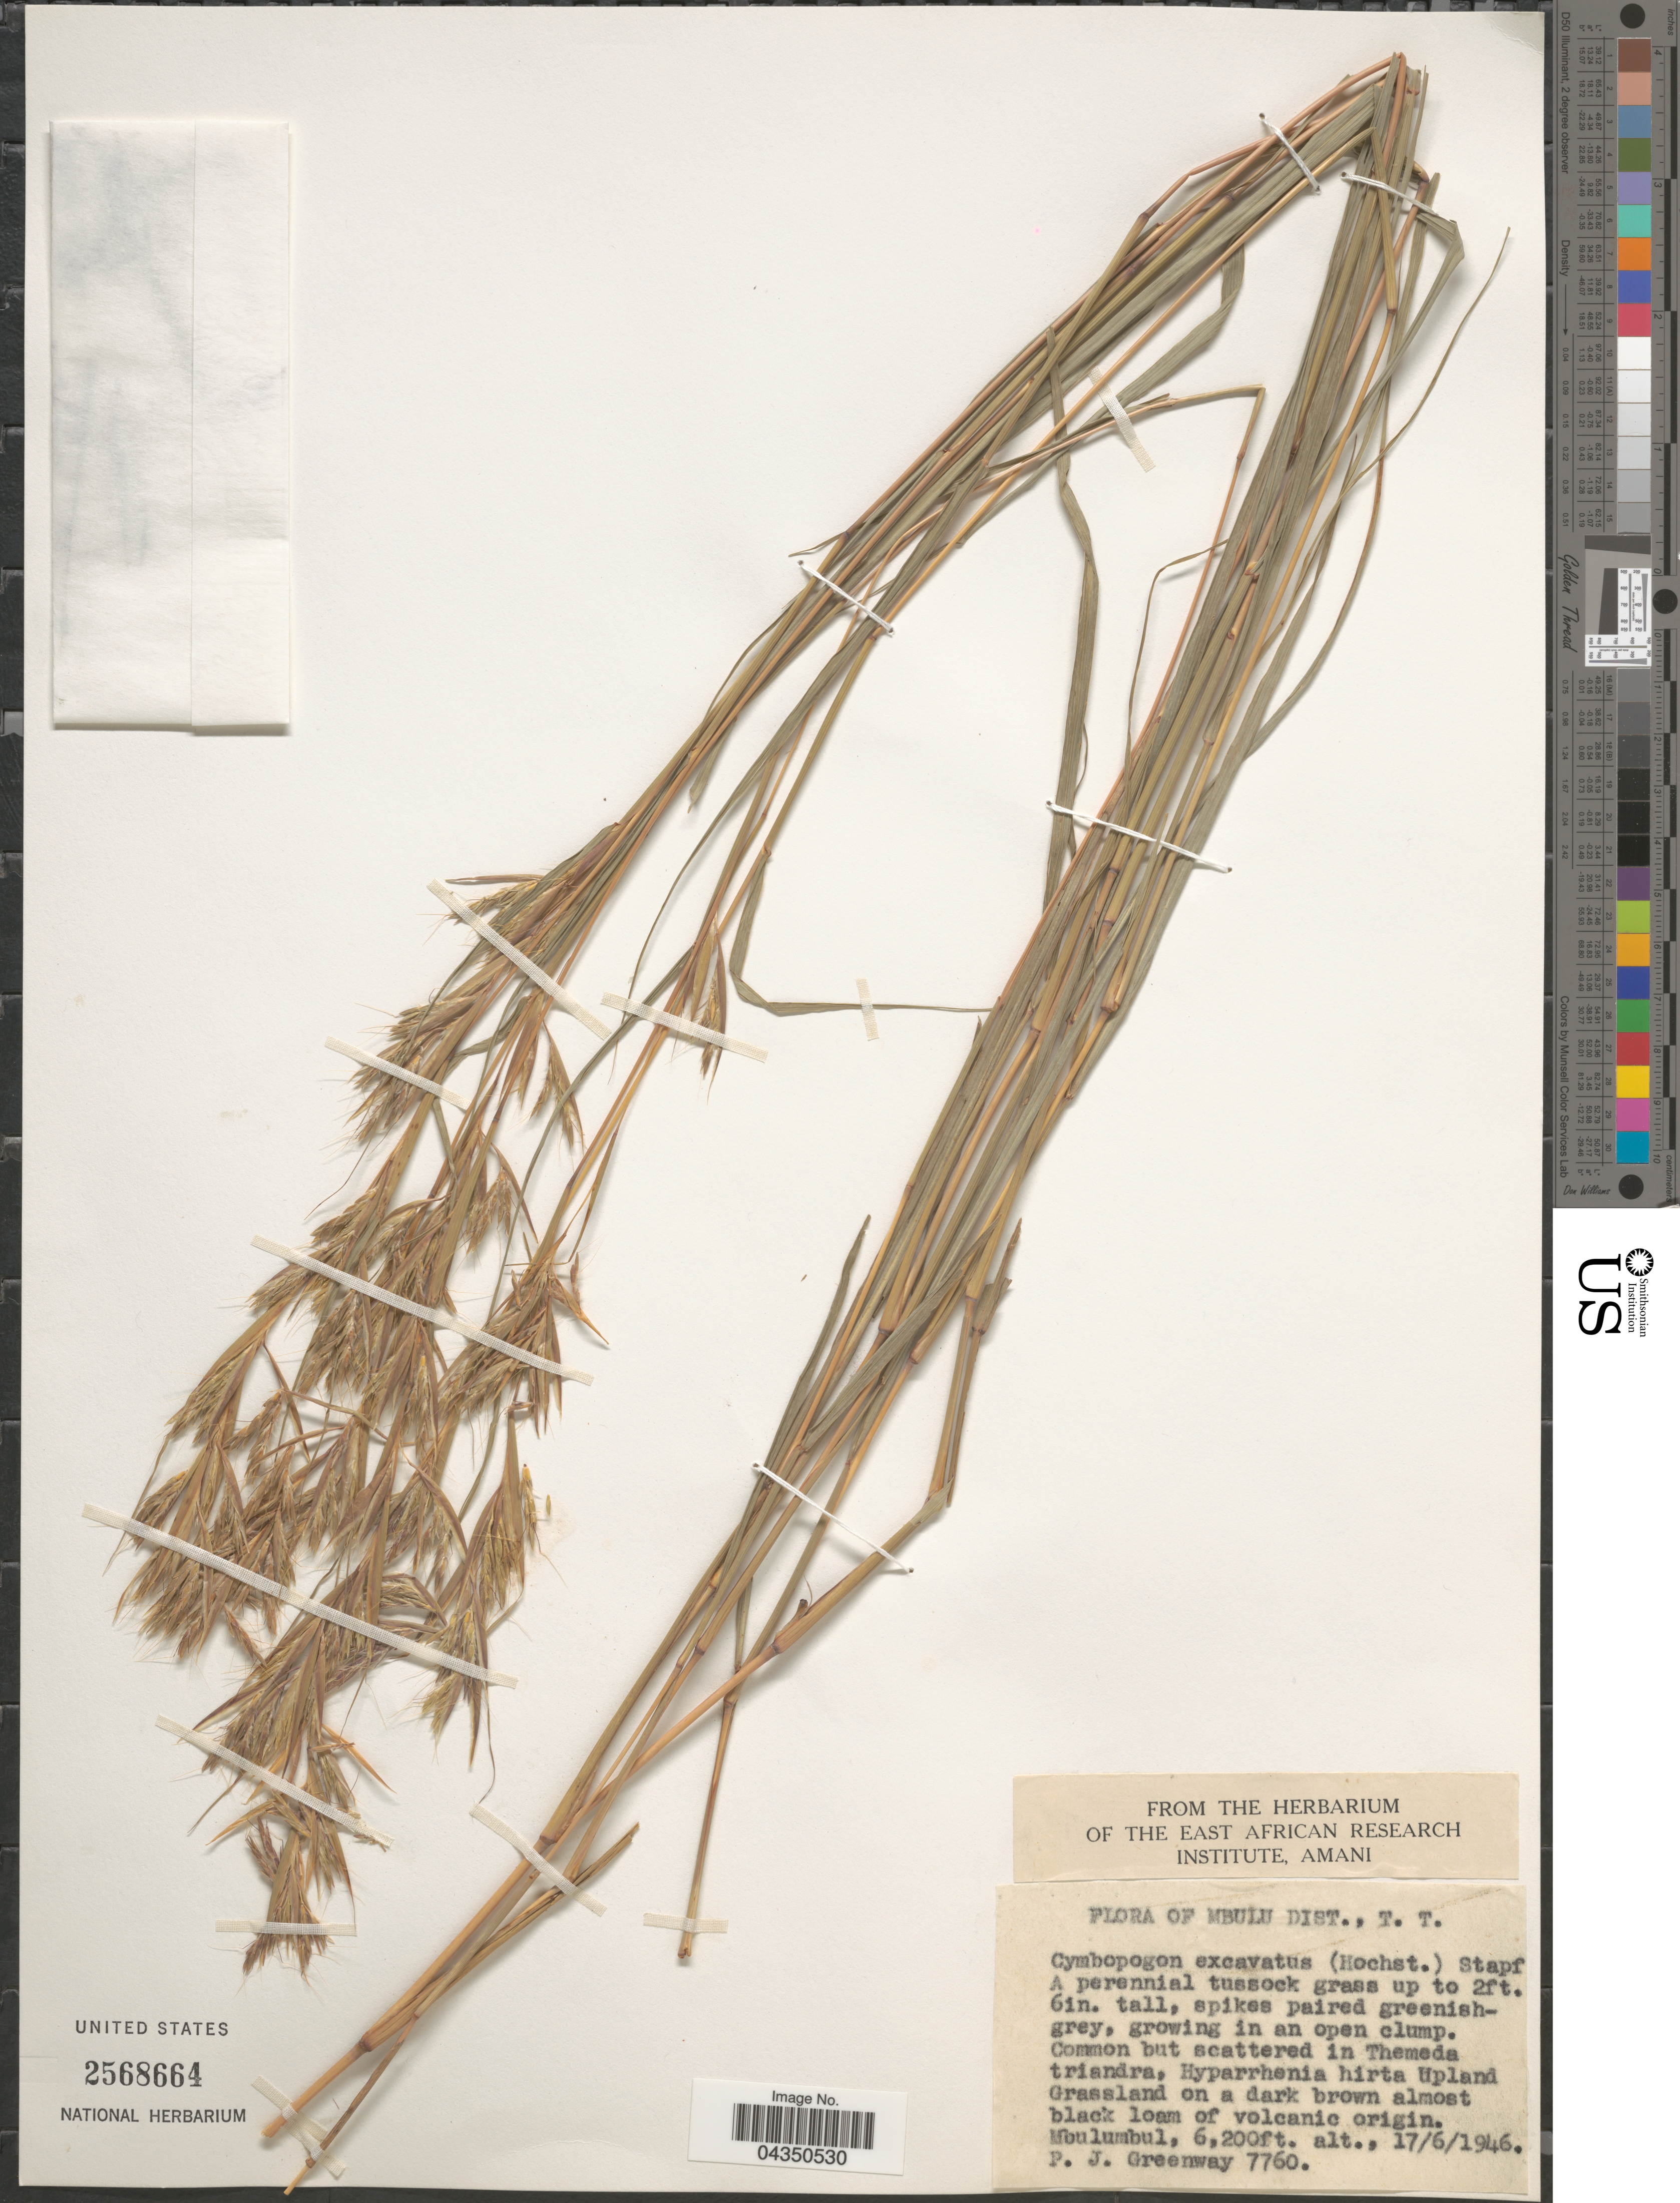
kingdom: Plantae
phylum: Tracheophyta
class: Liliopsida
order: Poales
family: Poaceae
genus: Cymbopogon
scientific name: Cymbopogon caesius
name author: (Nees ex Hook. & Arn.) Stapf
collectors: P. J. Greenway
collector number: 7760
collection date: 1946-06-17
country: Tanzania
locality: Mbulu Dist., T. T. Mbulumbul.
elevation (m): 1890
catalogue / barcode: US 2568664